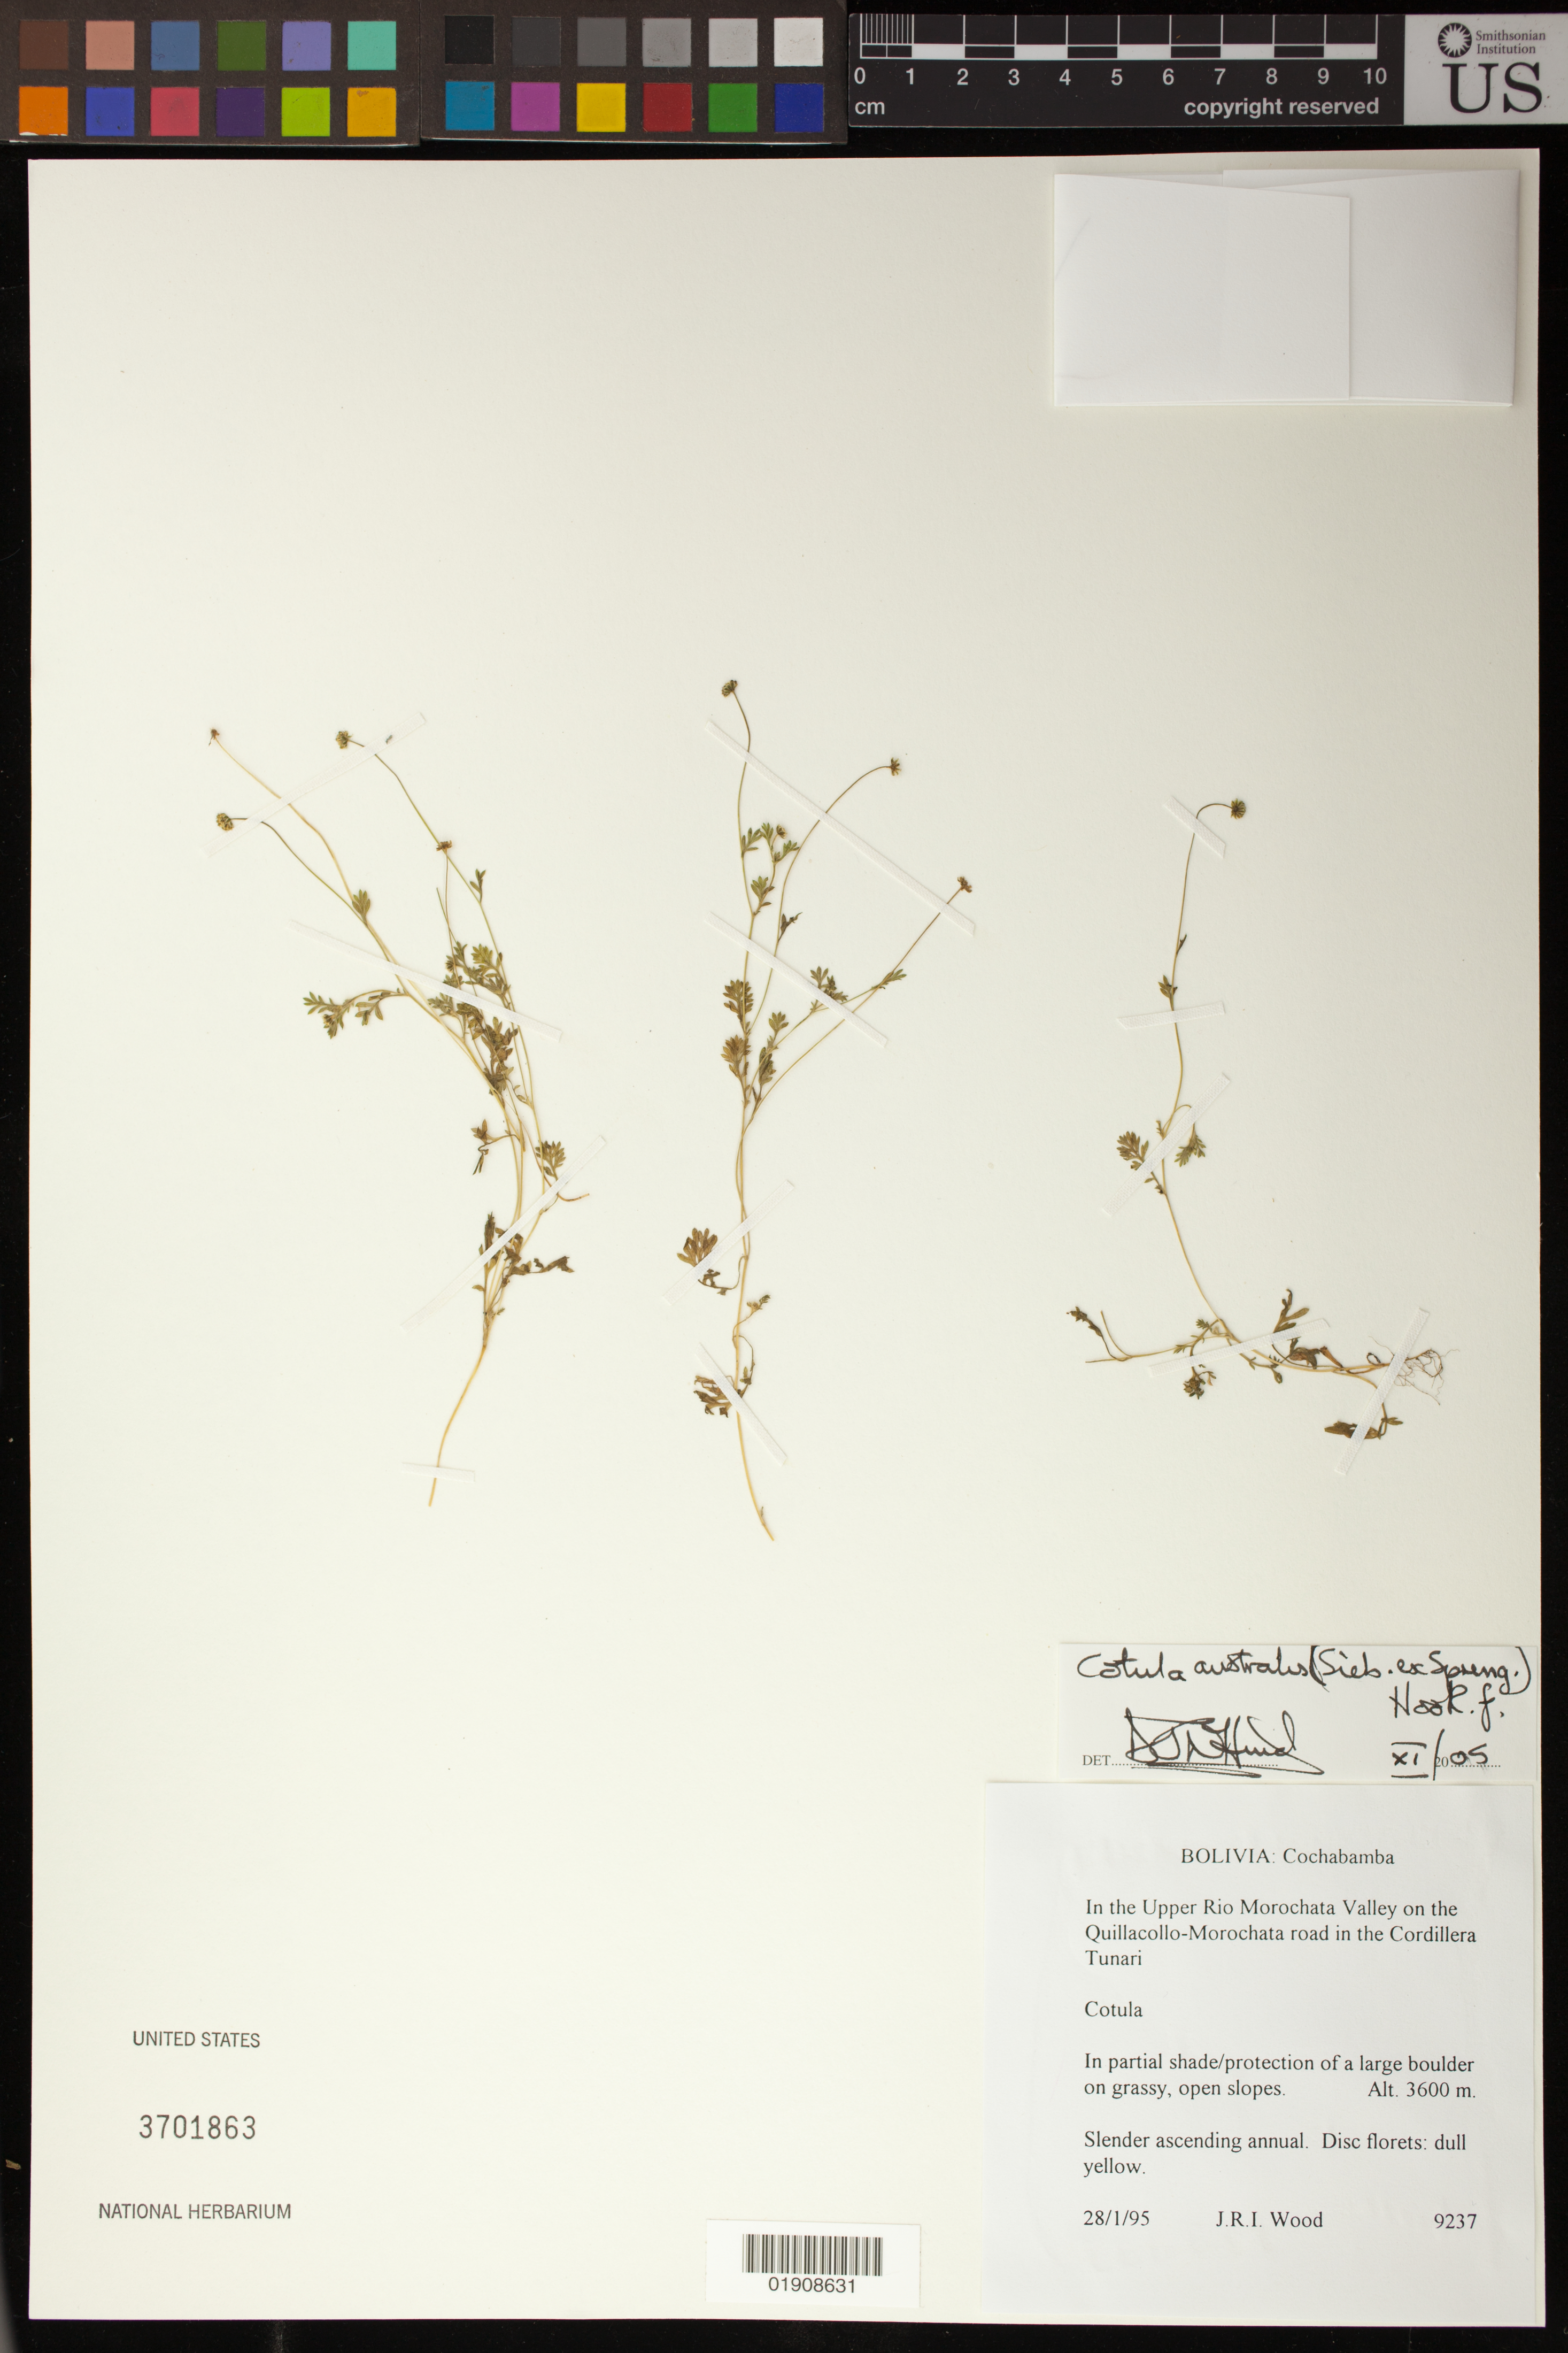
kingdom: Plantae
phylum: Tracheophyta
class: Magnoliopsida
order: Asterales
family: Asteraceae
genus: Cotula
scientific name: Cotula australis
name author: (Sieber ex Spreng.) Hook. f.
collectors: J. R. I. Wood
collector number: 9237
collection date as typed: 28 January 1995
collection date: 1995-01-28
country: Bolivia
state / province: Cochabamba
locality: In the upper Rio Morochata Valley on the Quillacollo-Morochata road in the Cordillera Tunari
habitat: in partial shade/protection of a large boulder on grassy, open slopes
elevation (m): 3600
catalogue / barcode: US 3701863